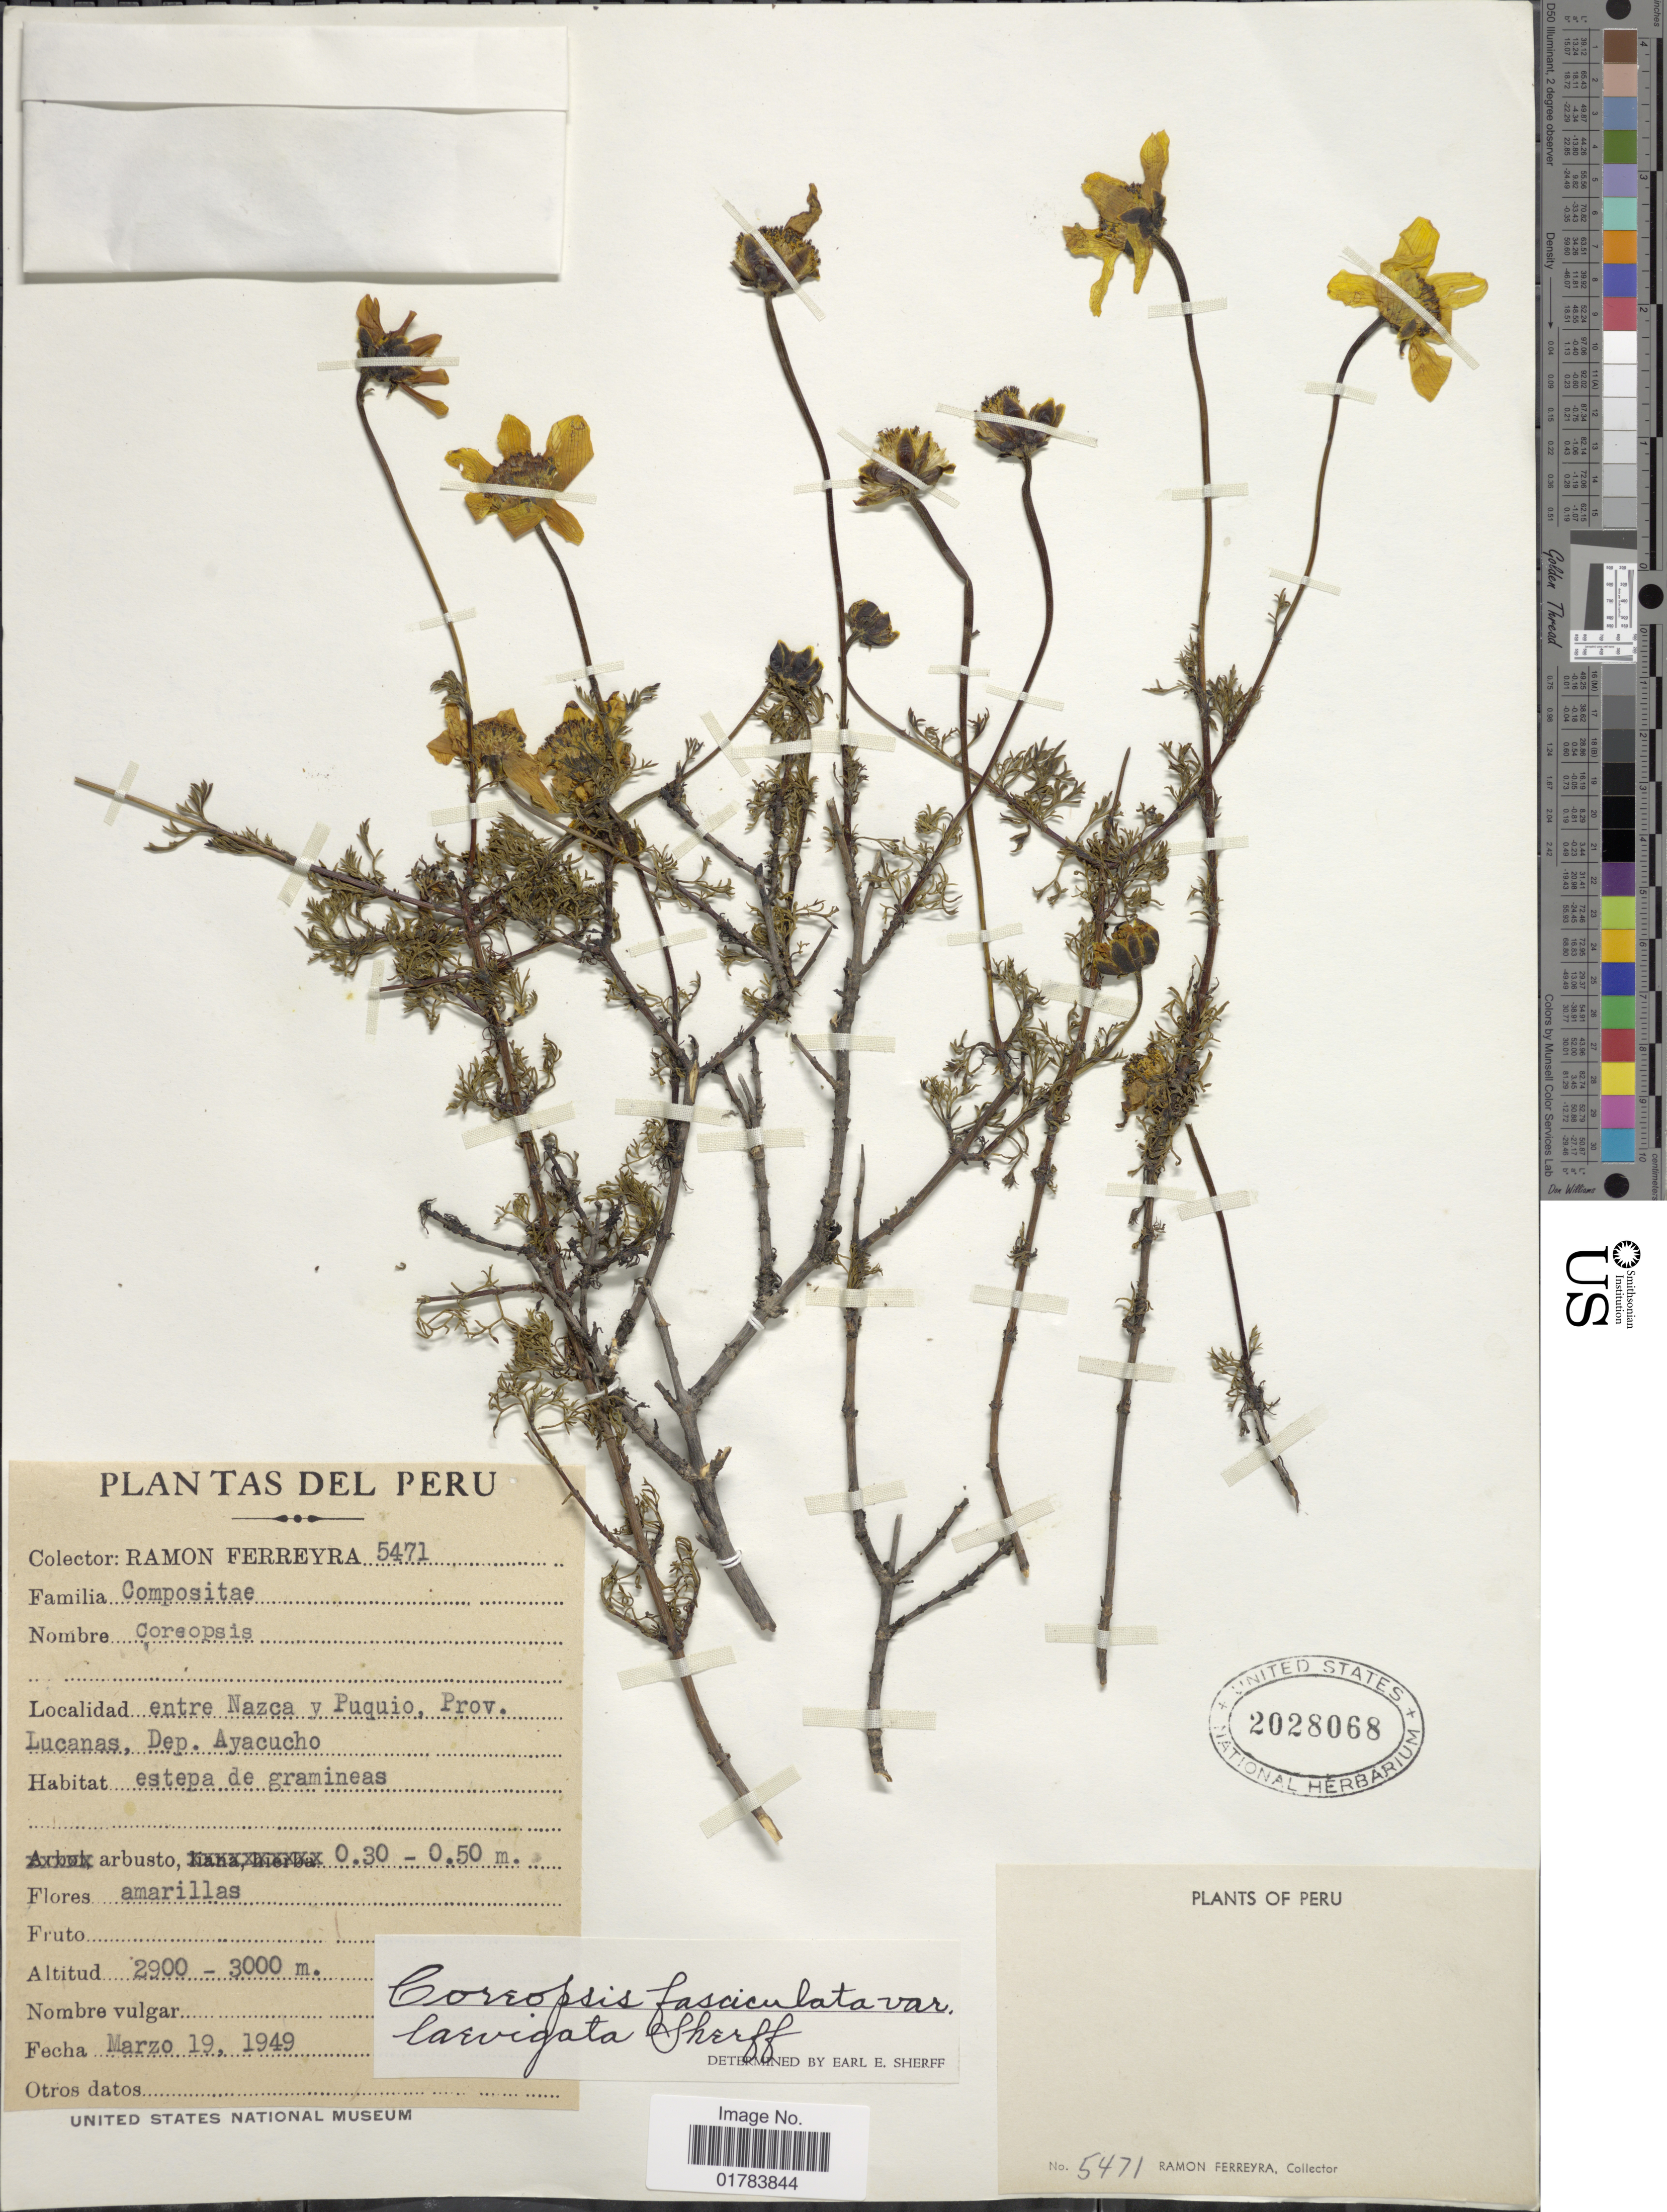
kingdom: Plantae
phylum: Tracheophyta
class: Magnoliopsida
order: Asterales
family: Asteraceae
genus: Coreopsis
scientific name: Coreopsis fasciculata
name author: Wedd.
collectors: R. A. Ferreyra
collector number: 5471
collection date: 1949-03-19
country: Peru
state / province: Ayacucho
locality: Entre Nazca y Piquio, Prov. Lucanas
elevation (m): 2900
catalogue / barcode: US 2028068